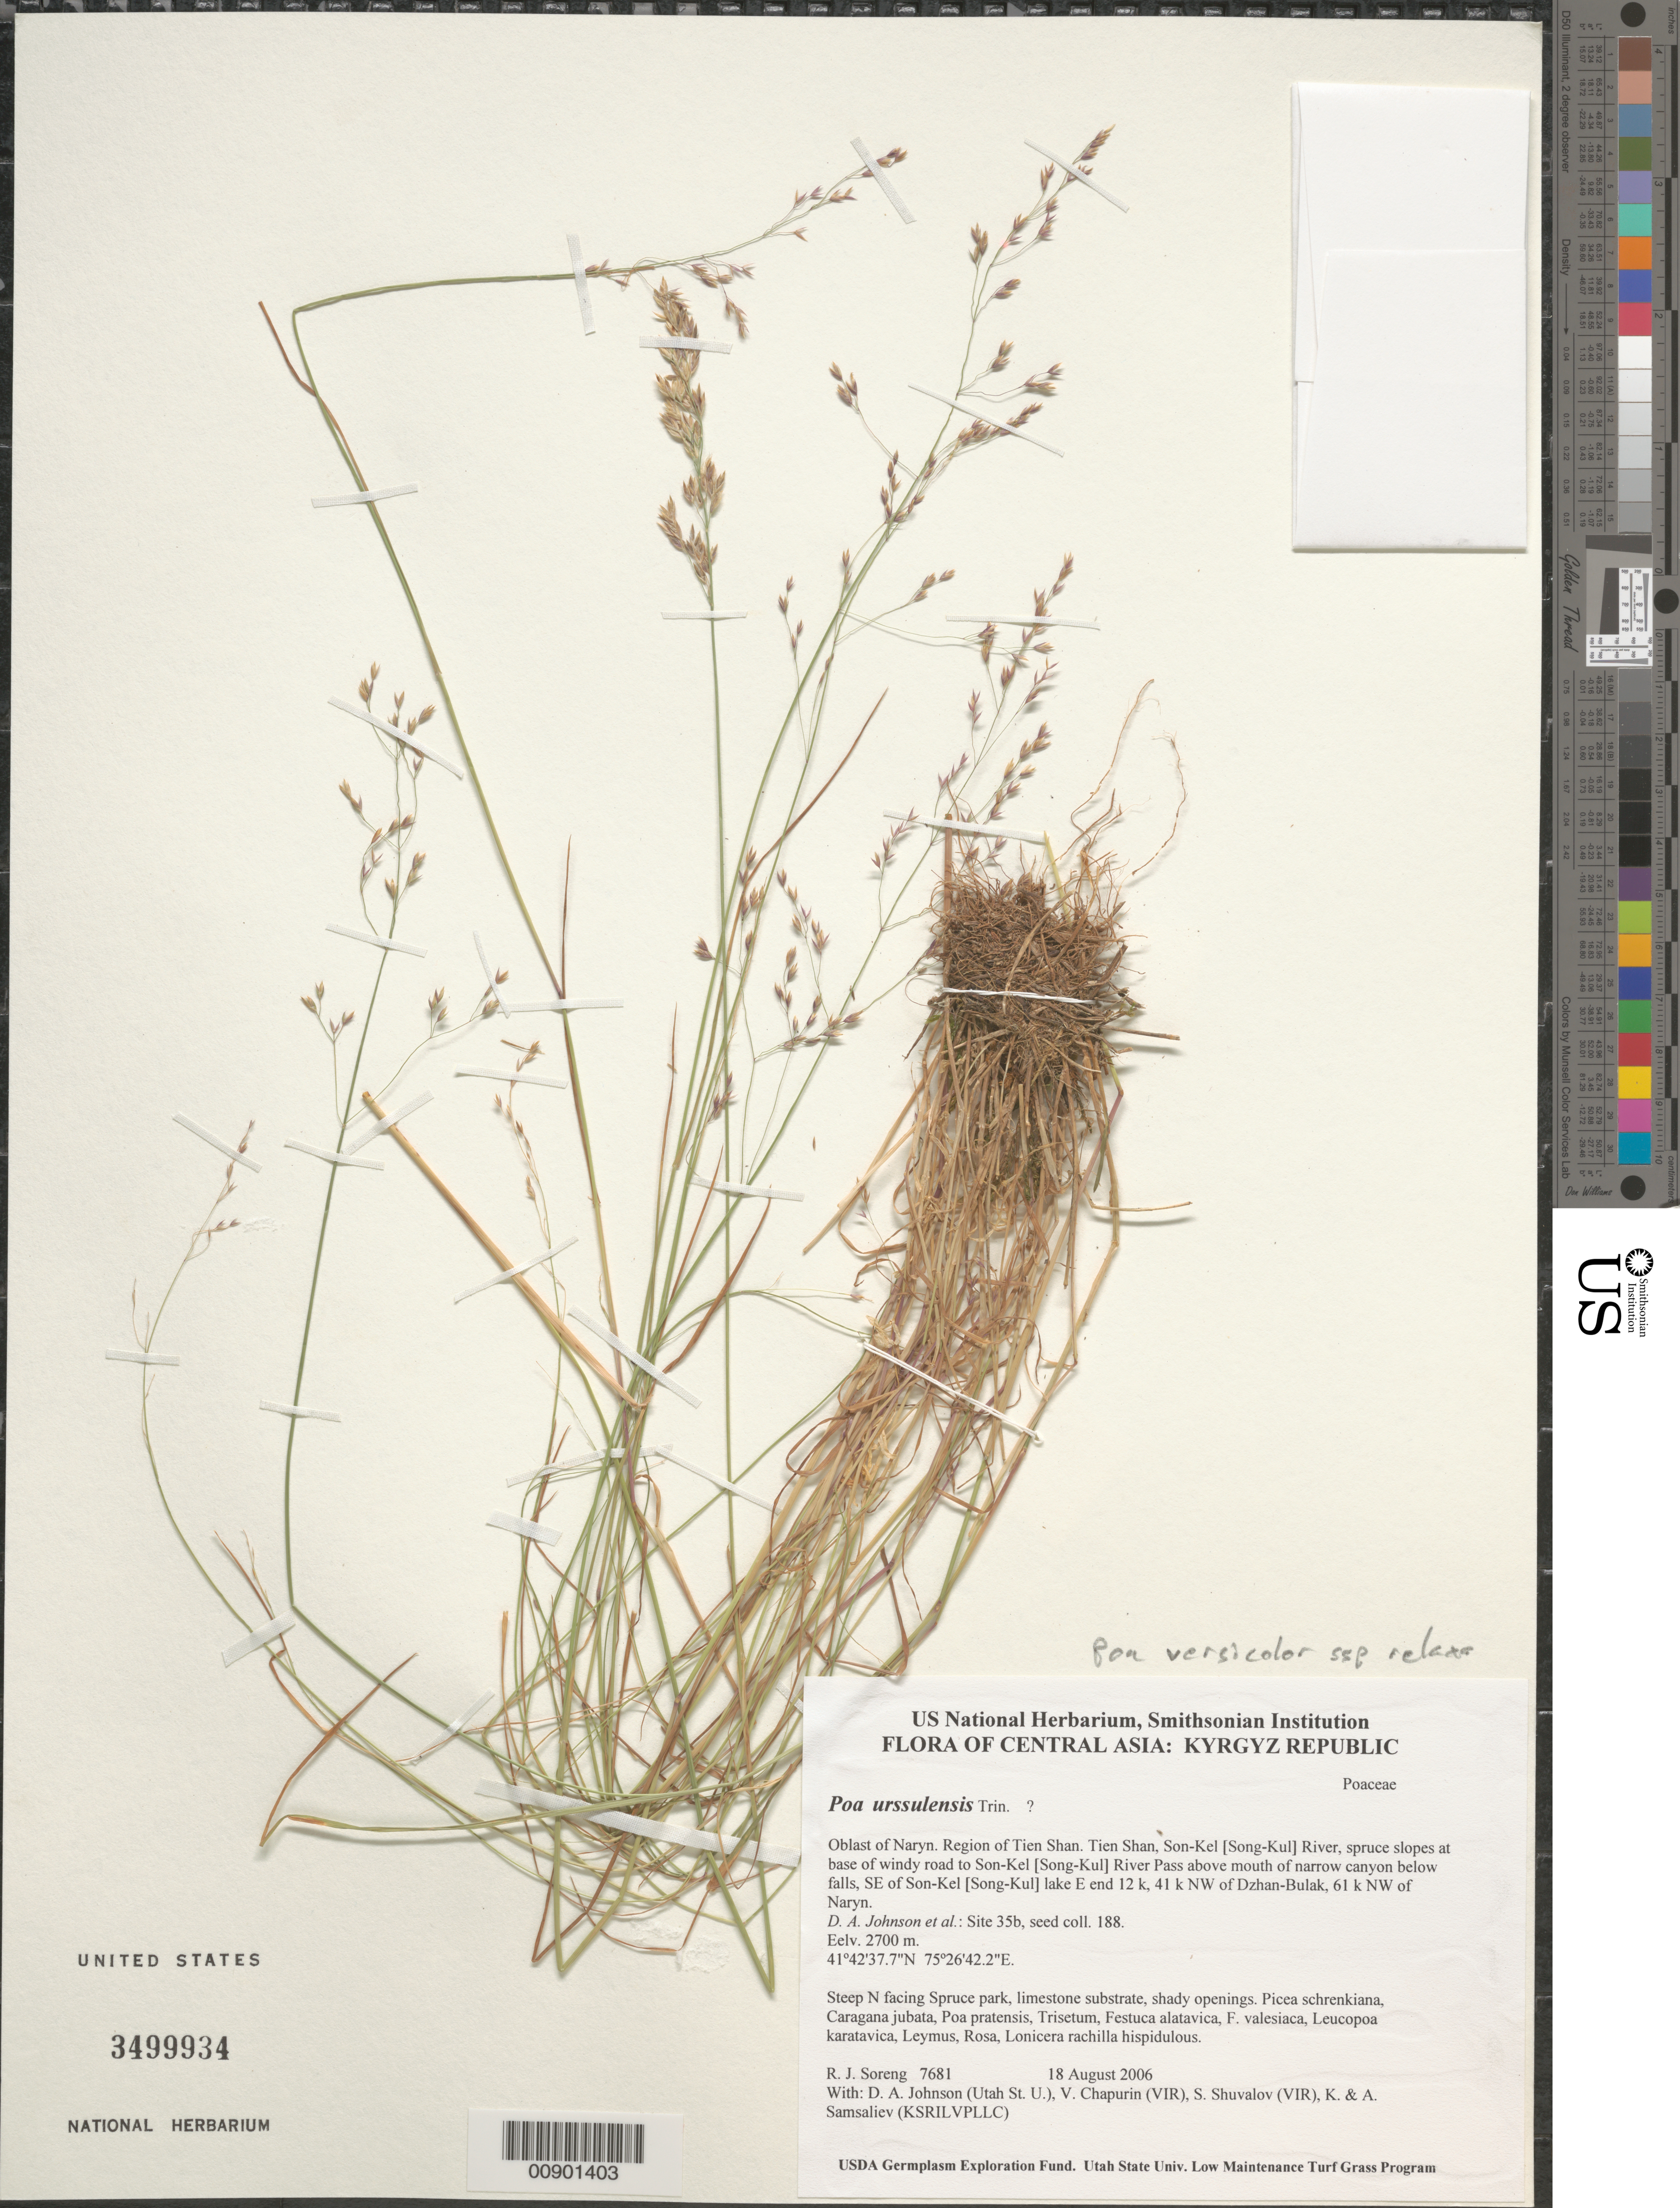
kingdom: Plantae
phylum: Tracheophyta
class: Liliopsida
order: Poales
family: Poaceae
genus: Poa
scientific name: Poa versicolor subsp. relaxa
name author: (Ovcz.) Tzvelev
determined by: Olonova, Marina V.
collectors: R. J. Soreng, D. Johnson, S. Shuvalov, V. Chapurin, K. Samsaliev & A. Samsaliev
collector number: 7681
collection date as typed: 18 Aug 2006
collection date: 2006-08-18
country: Kyrgyzstan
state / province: Naryn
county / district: Tien Shan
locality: Tien Shan, Son-Kel River, spruce slopes at base of windy road to Son-Kel River Pass above mouth of narrow canyon below falls, SE of Son-Kel lake E end 12 k, 41 km NW of Dzhan-Bulak, 61 km NW of Naryn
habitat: Steep N facing Spruce park, limestone substrate, shady openings.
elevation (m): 2700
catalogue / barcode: US 3499934